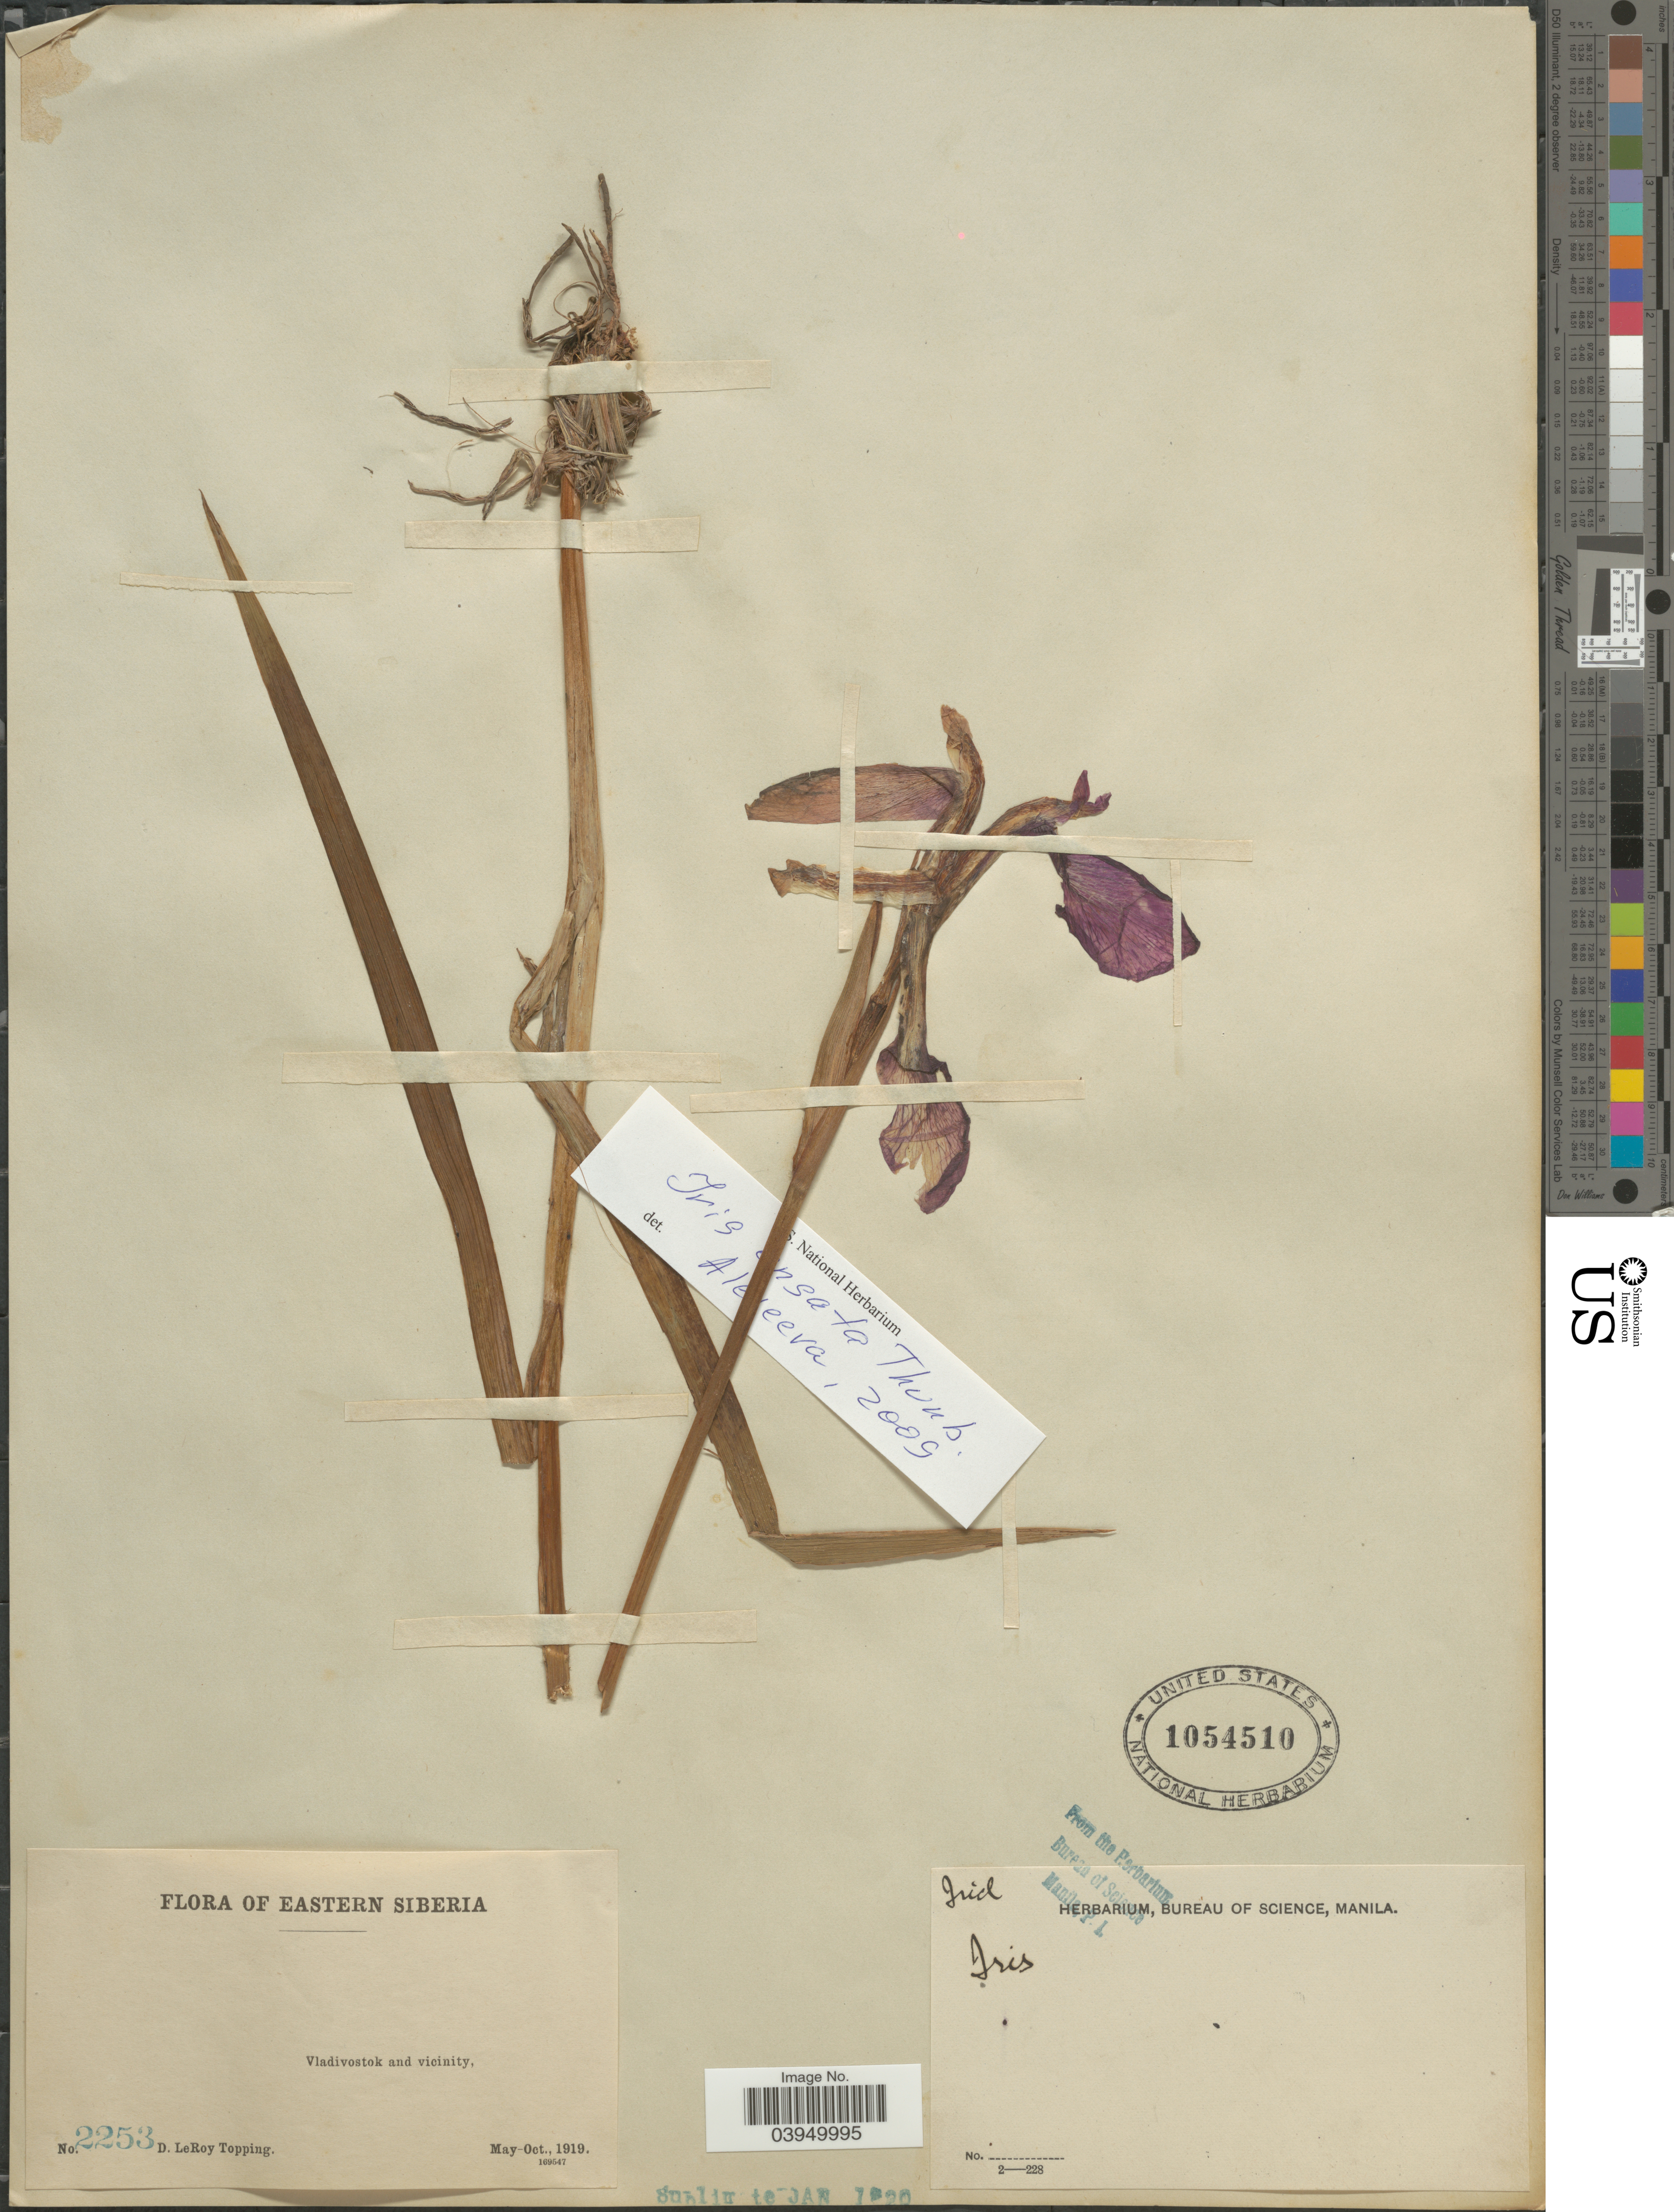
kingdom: Plantae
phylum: Tracheophyta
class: Liliopsida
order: Asparagales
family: Iridaceae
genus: Iris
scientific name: Iris sp.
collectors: D. L. Topping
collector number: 2253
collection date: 1919-05/1919-10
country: Russian Federation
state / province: Primorsky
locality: Eastern Siberia. Vladivostok and vicinity.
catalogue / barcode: US 1054510